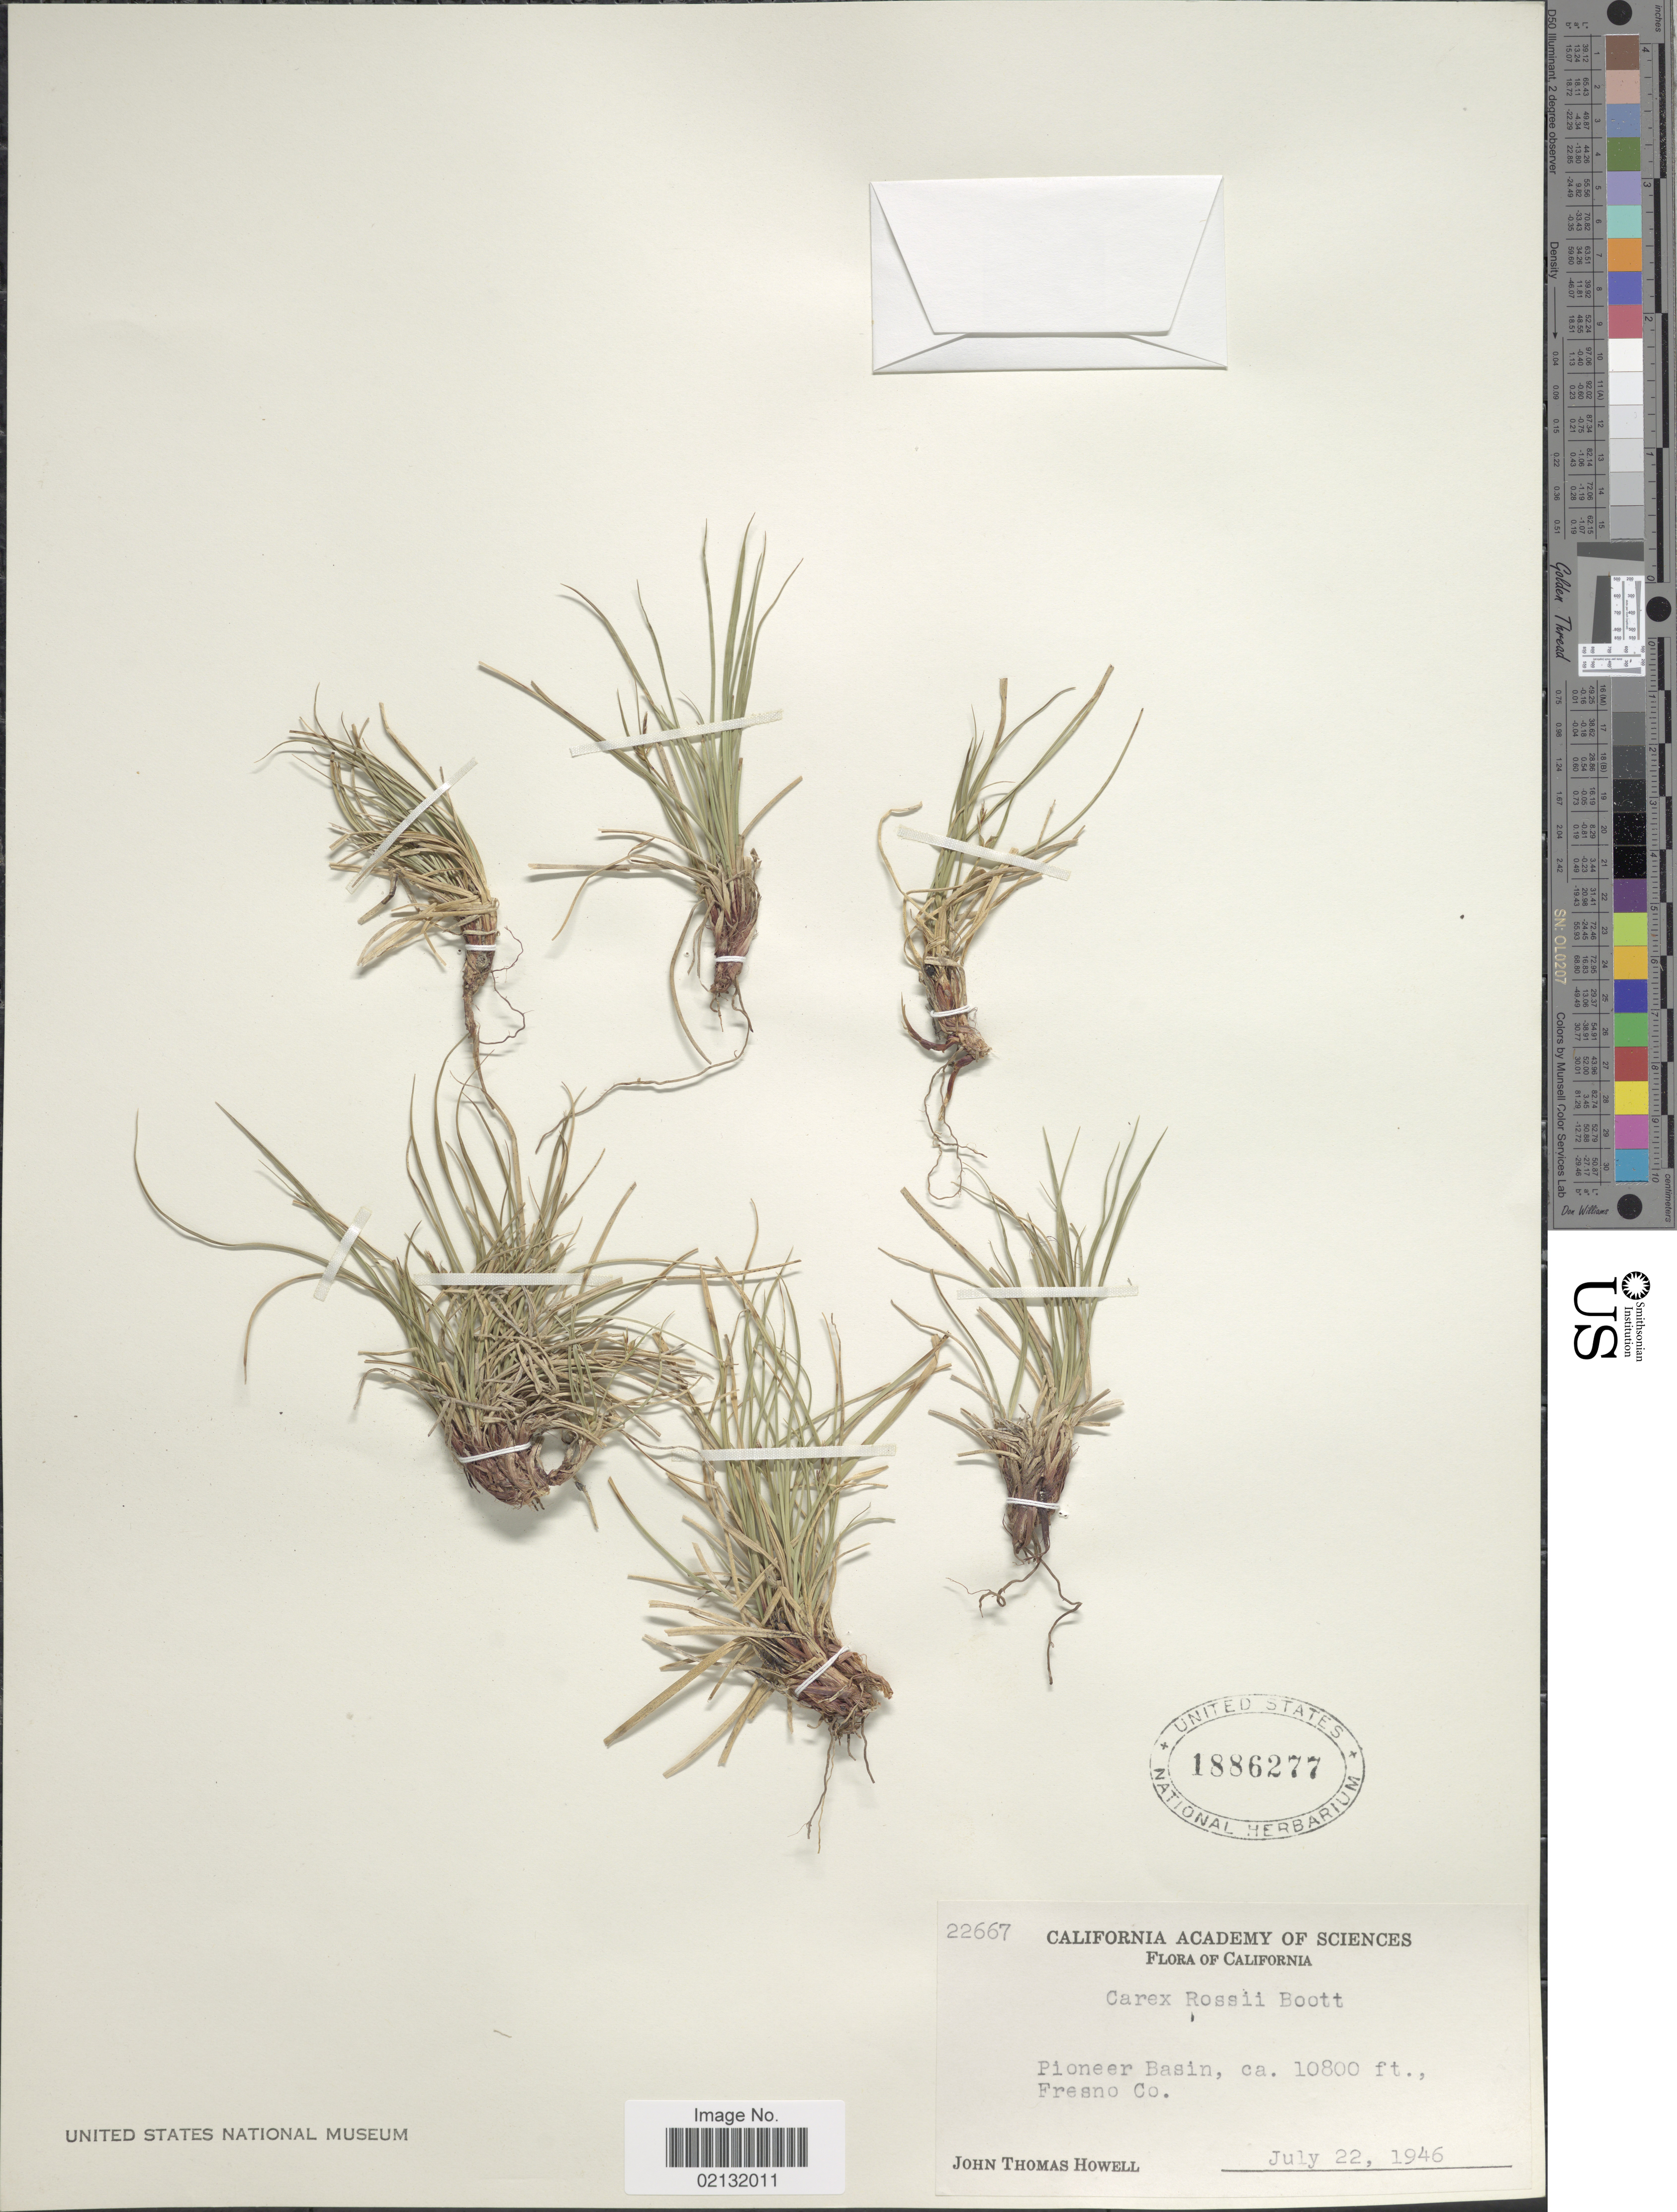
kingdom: Plantae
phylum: Tracheophyta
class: Liliopsida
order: Poales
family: Cyperaceae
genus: Carex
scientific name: Carex rossii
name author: Boott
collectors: J. T. Howell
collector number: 22667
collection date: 1946-07-22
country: United States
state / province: California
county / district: Fresno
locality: Pioneer Basin, Fresno Co.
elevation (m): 3292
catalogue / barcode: US 1886277